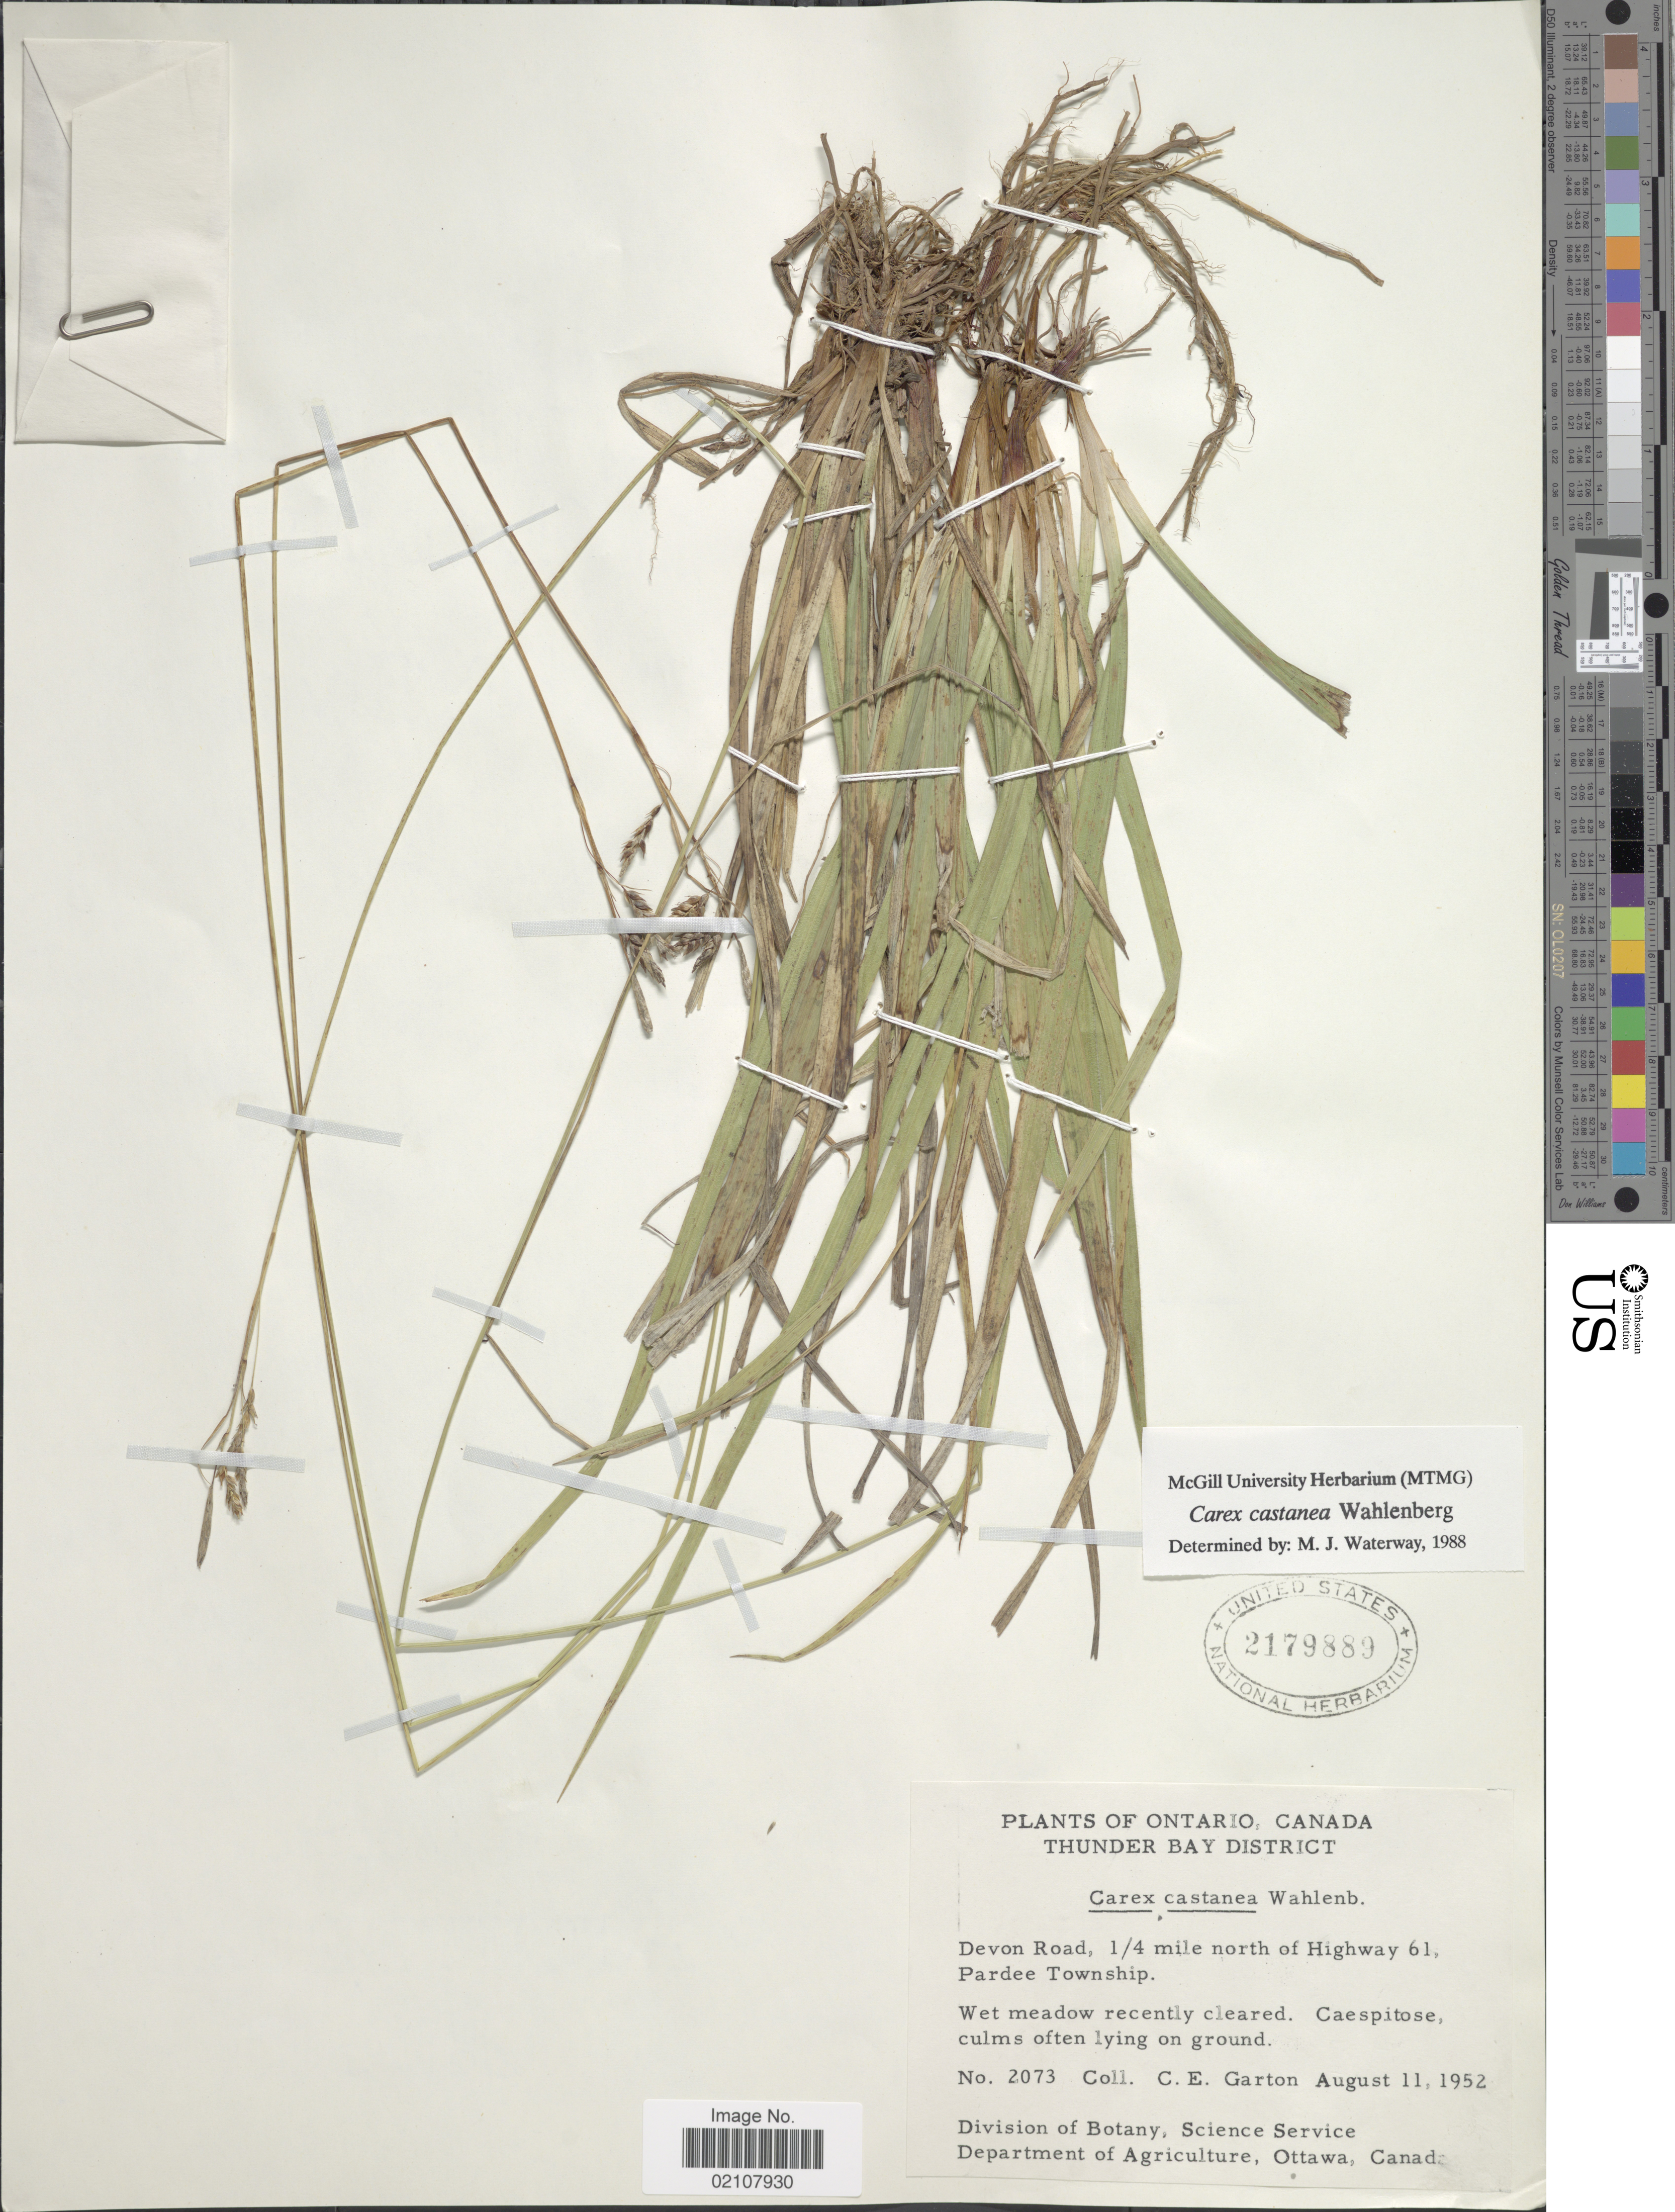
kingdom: Plantae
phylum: Tracheophyta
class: Liliopsida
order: Poales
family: Cyperaceae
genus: Carex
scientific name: Carex castanea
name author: Wahlenb.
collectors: C. E. Garton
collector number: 2073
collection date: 1952-08-11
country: Canada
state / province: Ontario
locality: Thunder Bay District, Devon Road, ¼ mile north of Highway 61, Pardee Township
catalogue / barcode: US 2179889